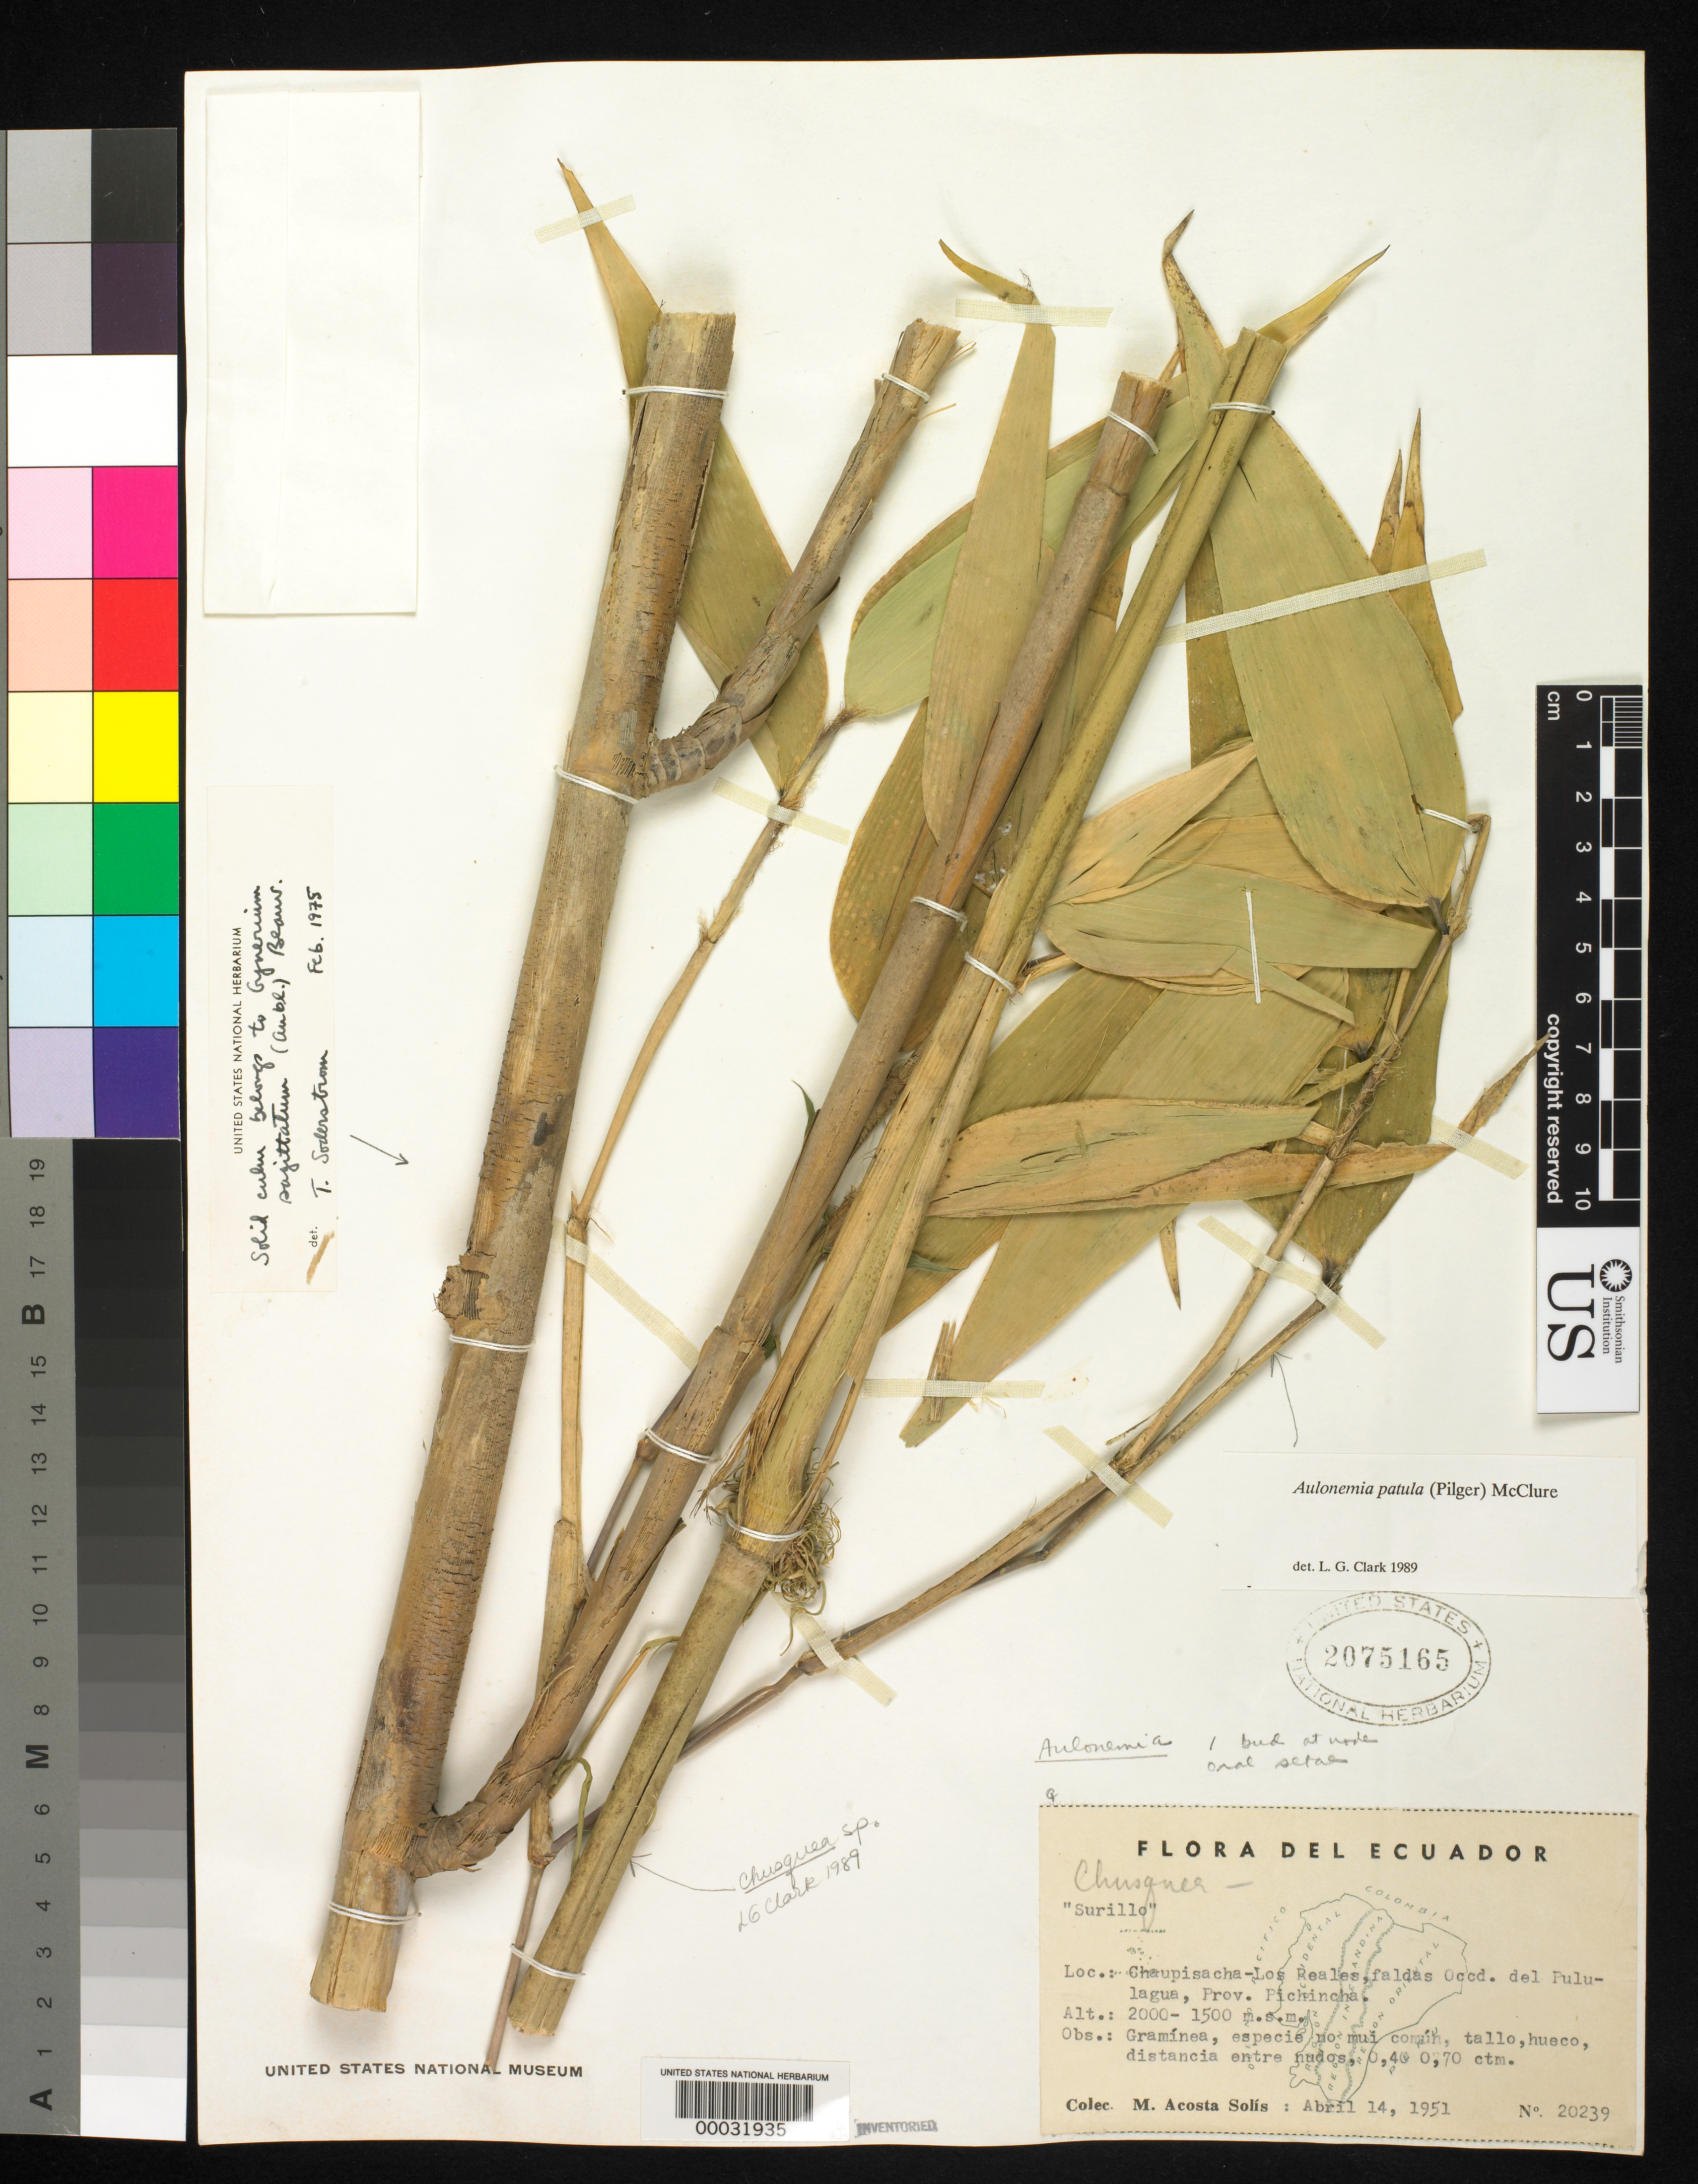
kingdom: Plantae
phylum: Tracheophyta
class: Liliopsida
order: Poales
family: Poaceae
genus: Aulonemia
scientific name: Aulonemia patula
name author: (Pilg.) McClure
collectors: M. Acosta Solis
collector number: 20239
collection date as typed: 14 Apr 1951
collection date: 1951-04-14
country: Ecuador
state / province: Pichincha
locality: Chaupisacha-los reales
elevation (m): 1500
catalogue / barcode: US 2075165